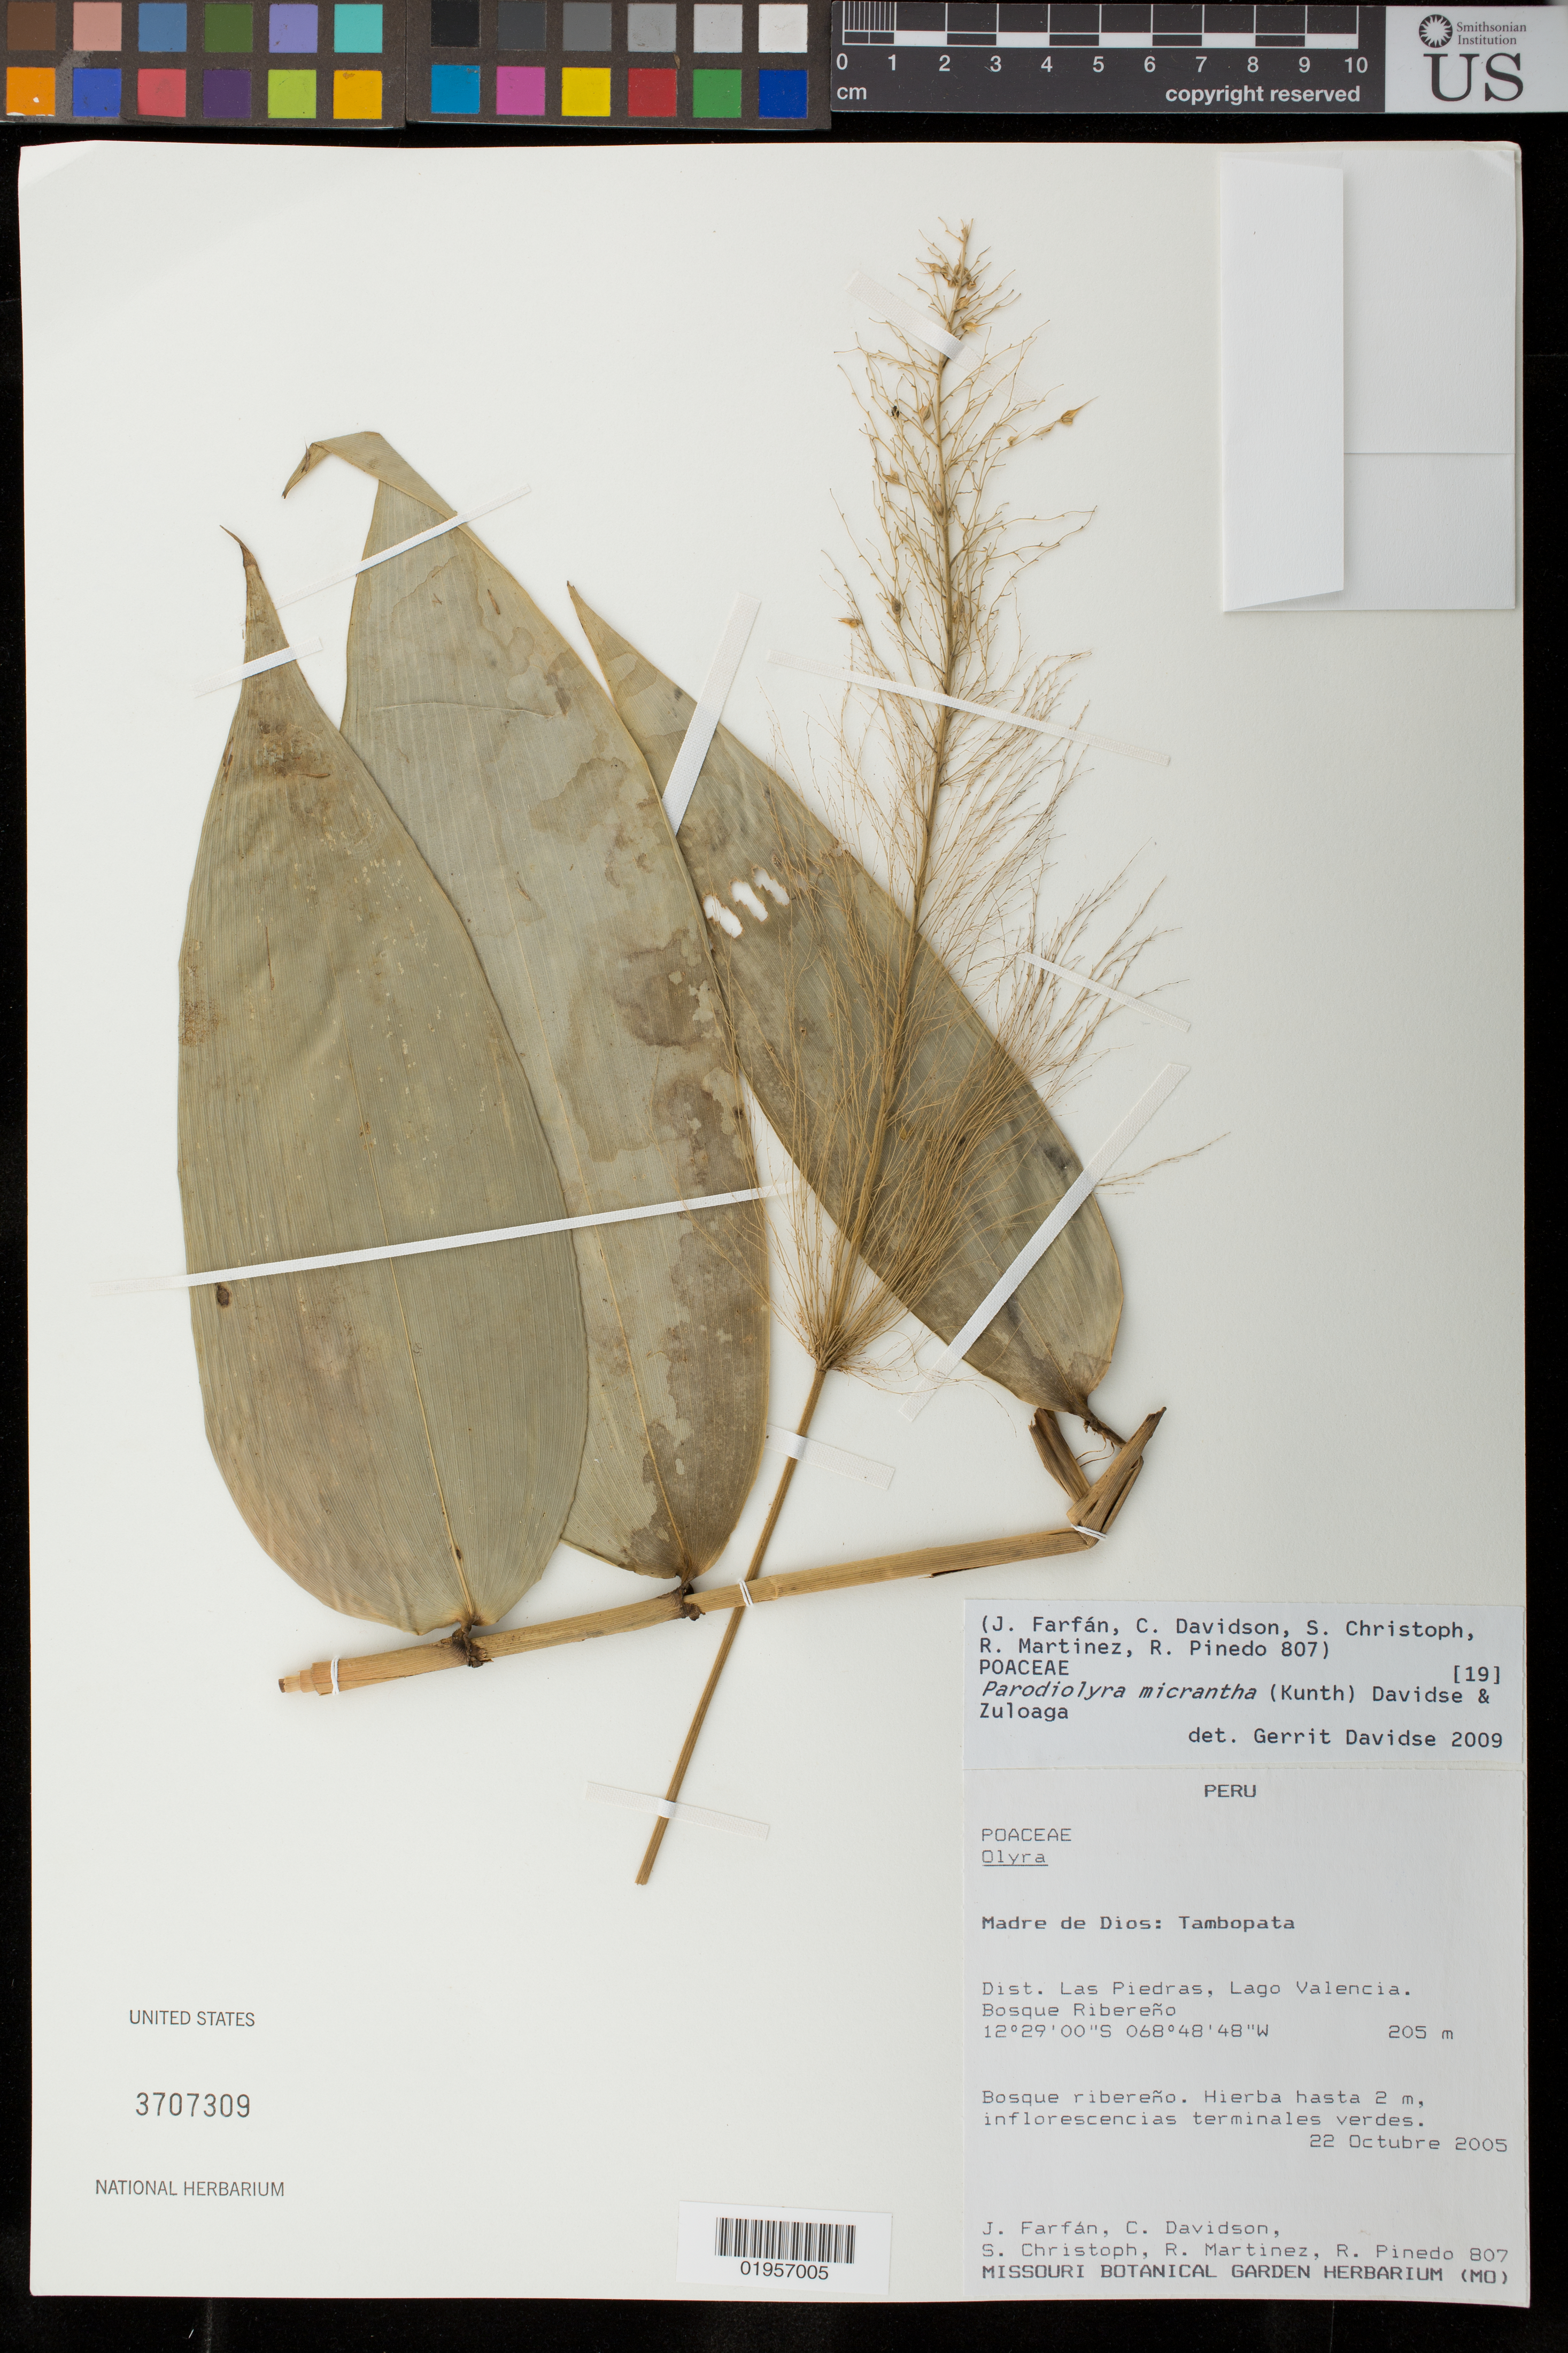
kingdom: Plantae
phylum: Tracheophyta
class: Liliopsida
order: Poales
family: Poaceae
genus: Parodiolyra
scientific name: Parodiolyra micrantha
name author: (Kunth) Davidse & Zuloaga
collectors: J. Farfán, C. Davidson, S. Christoph, R. Martinez & R. Pinedo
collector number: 807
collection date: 2005-10-22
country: Peru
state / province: Madre de Dios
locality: Tambopata, Dist. Las Piedras, Lago Valencia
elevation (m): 205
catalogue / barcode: US 3707309